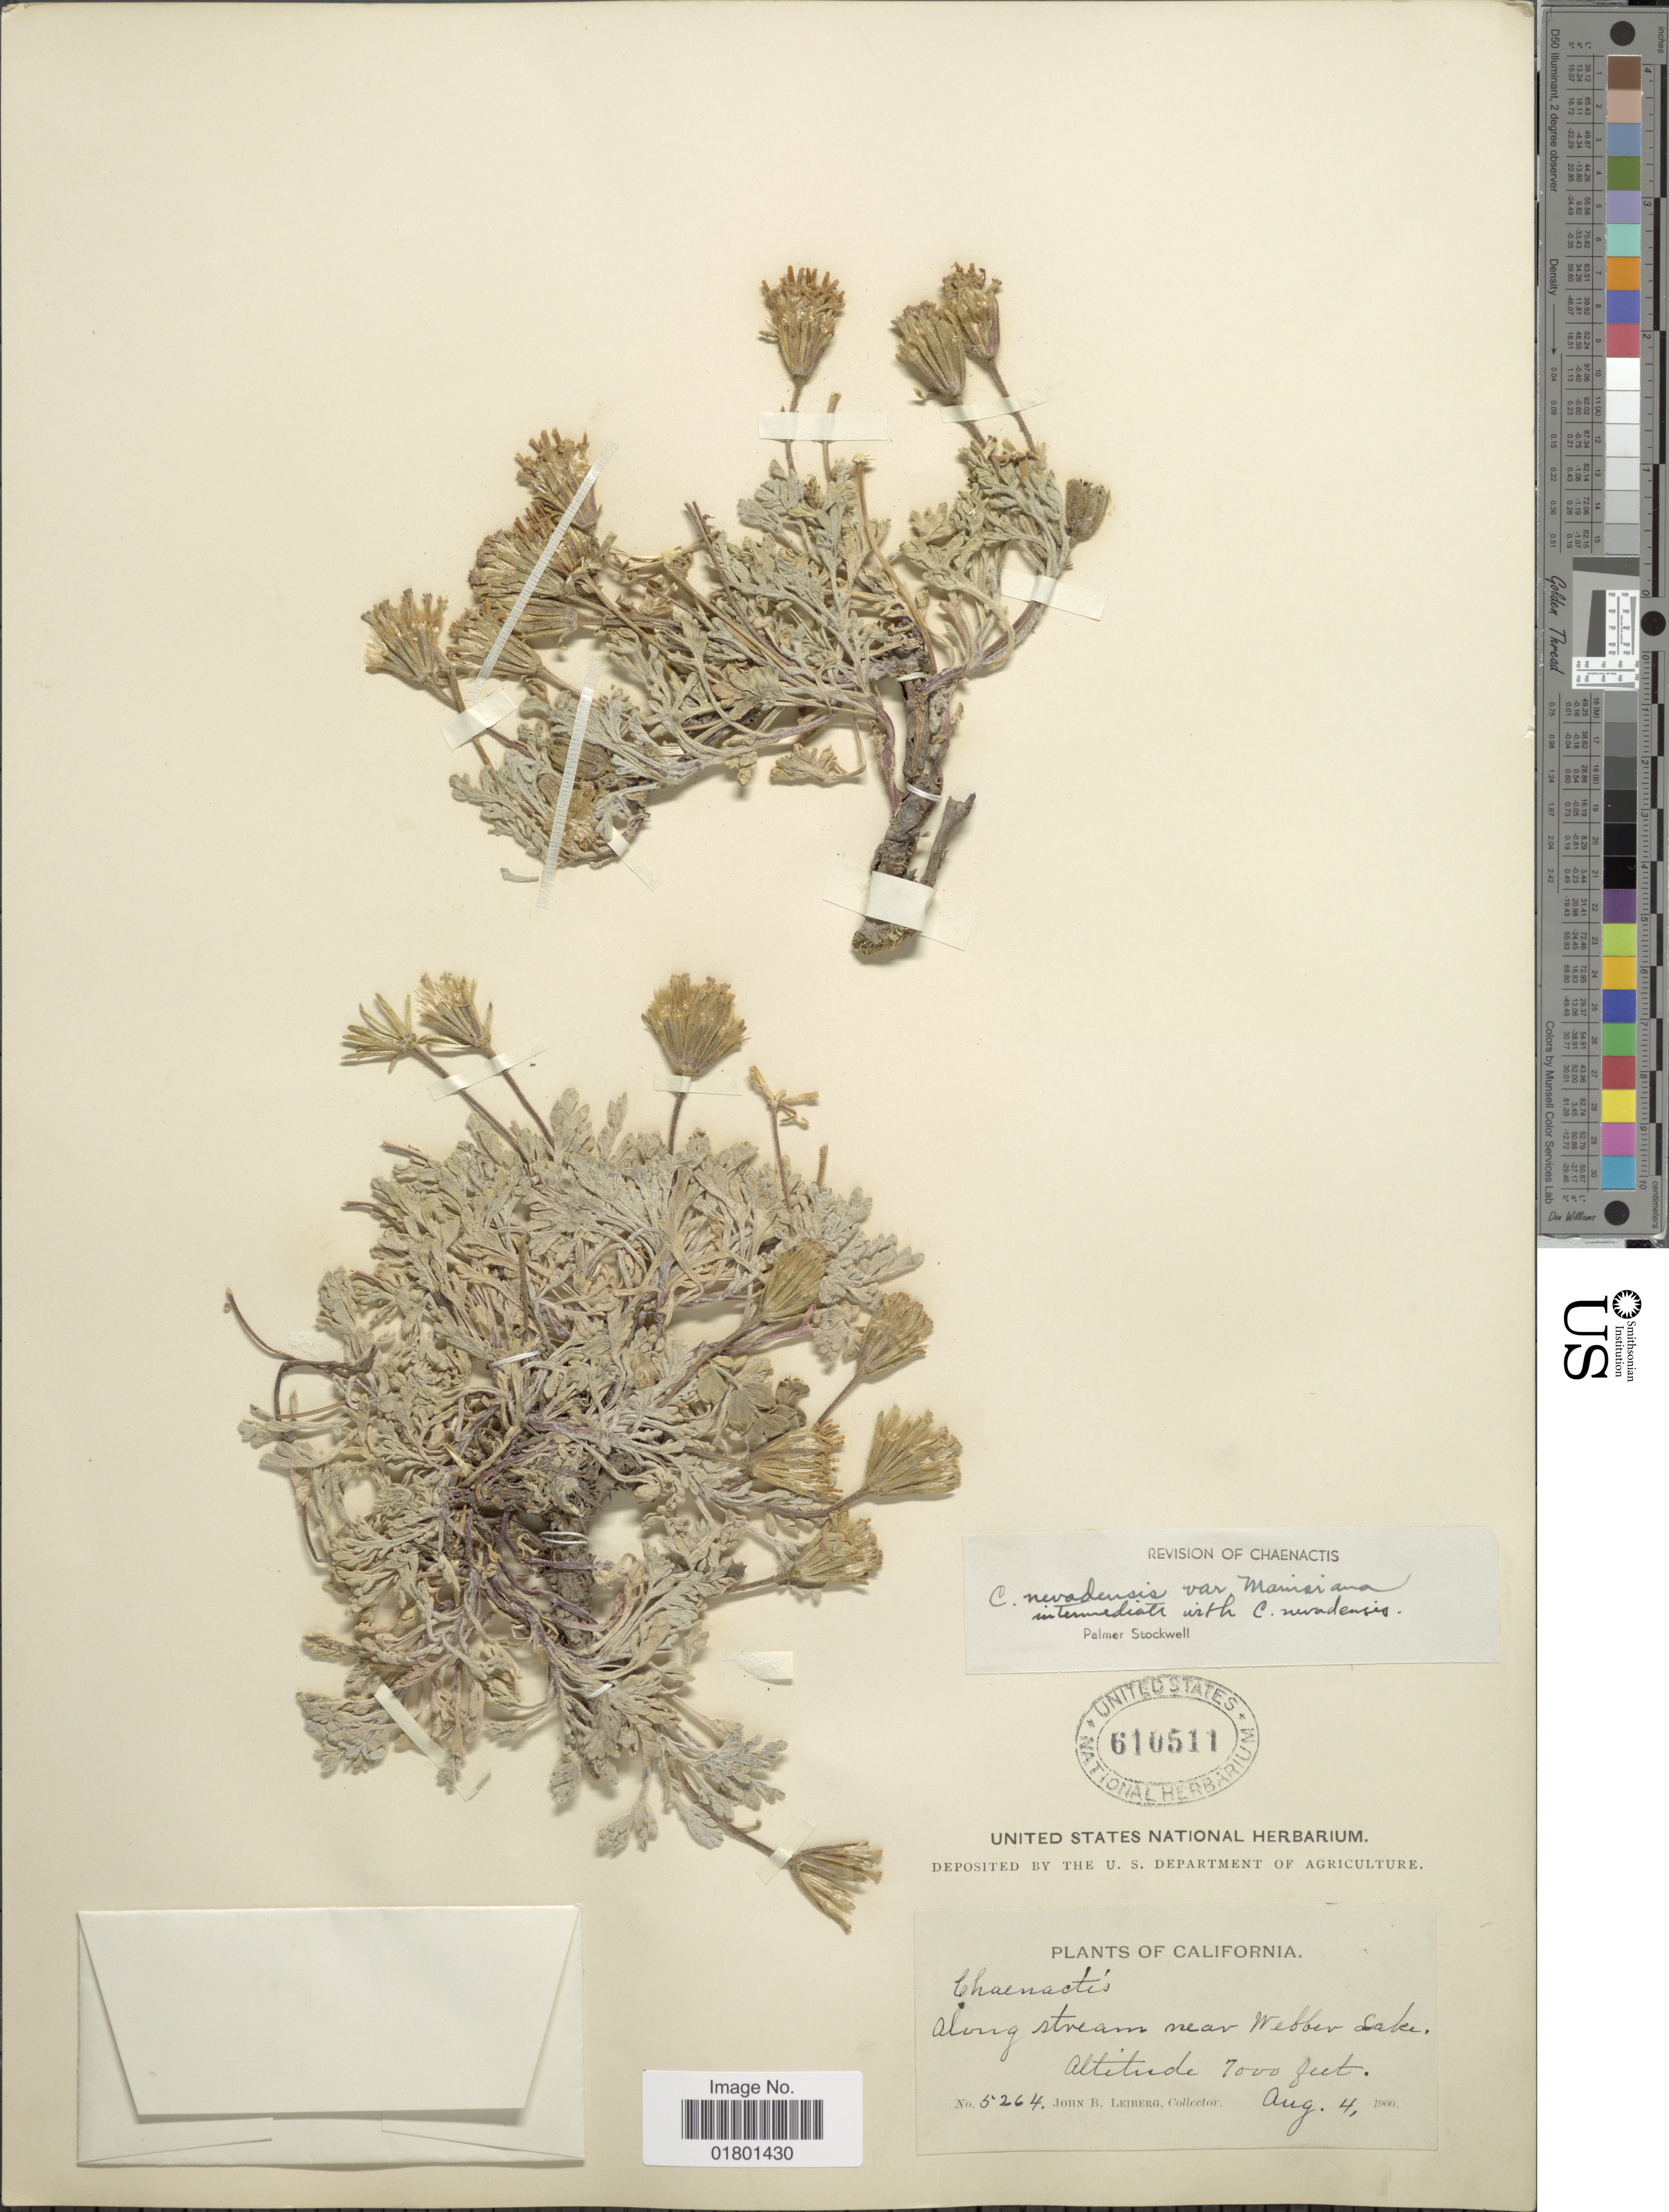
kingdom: Plantae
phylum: Tracheophyta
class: Magnoliopsida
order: Asterales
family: Asteraceae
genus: Chaenactis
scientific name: Chaenactis nevadensis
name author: (Kellogg) A. Gray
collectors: J. B. Leiberg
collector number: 5264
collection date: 1900-08-04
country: United States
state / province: California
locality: Along stream near Webber Lake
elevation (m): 2134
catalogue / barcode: US 610511